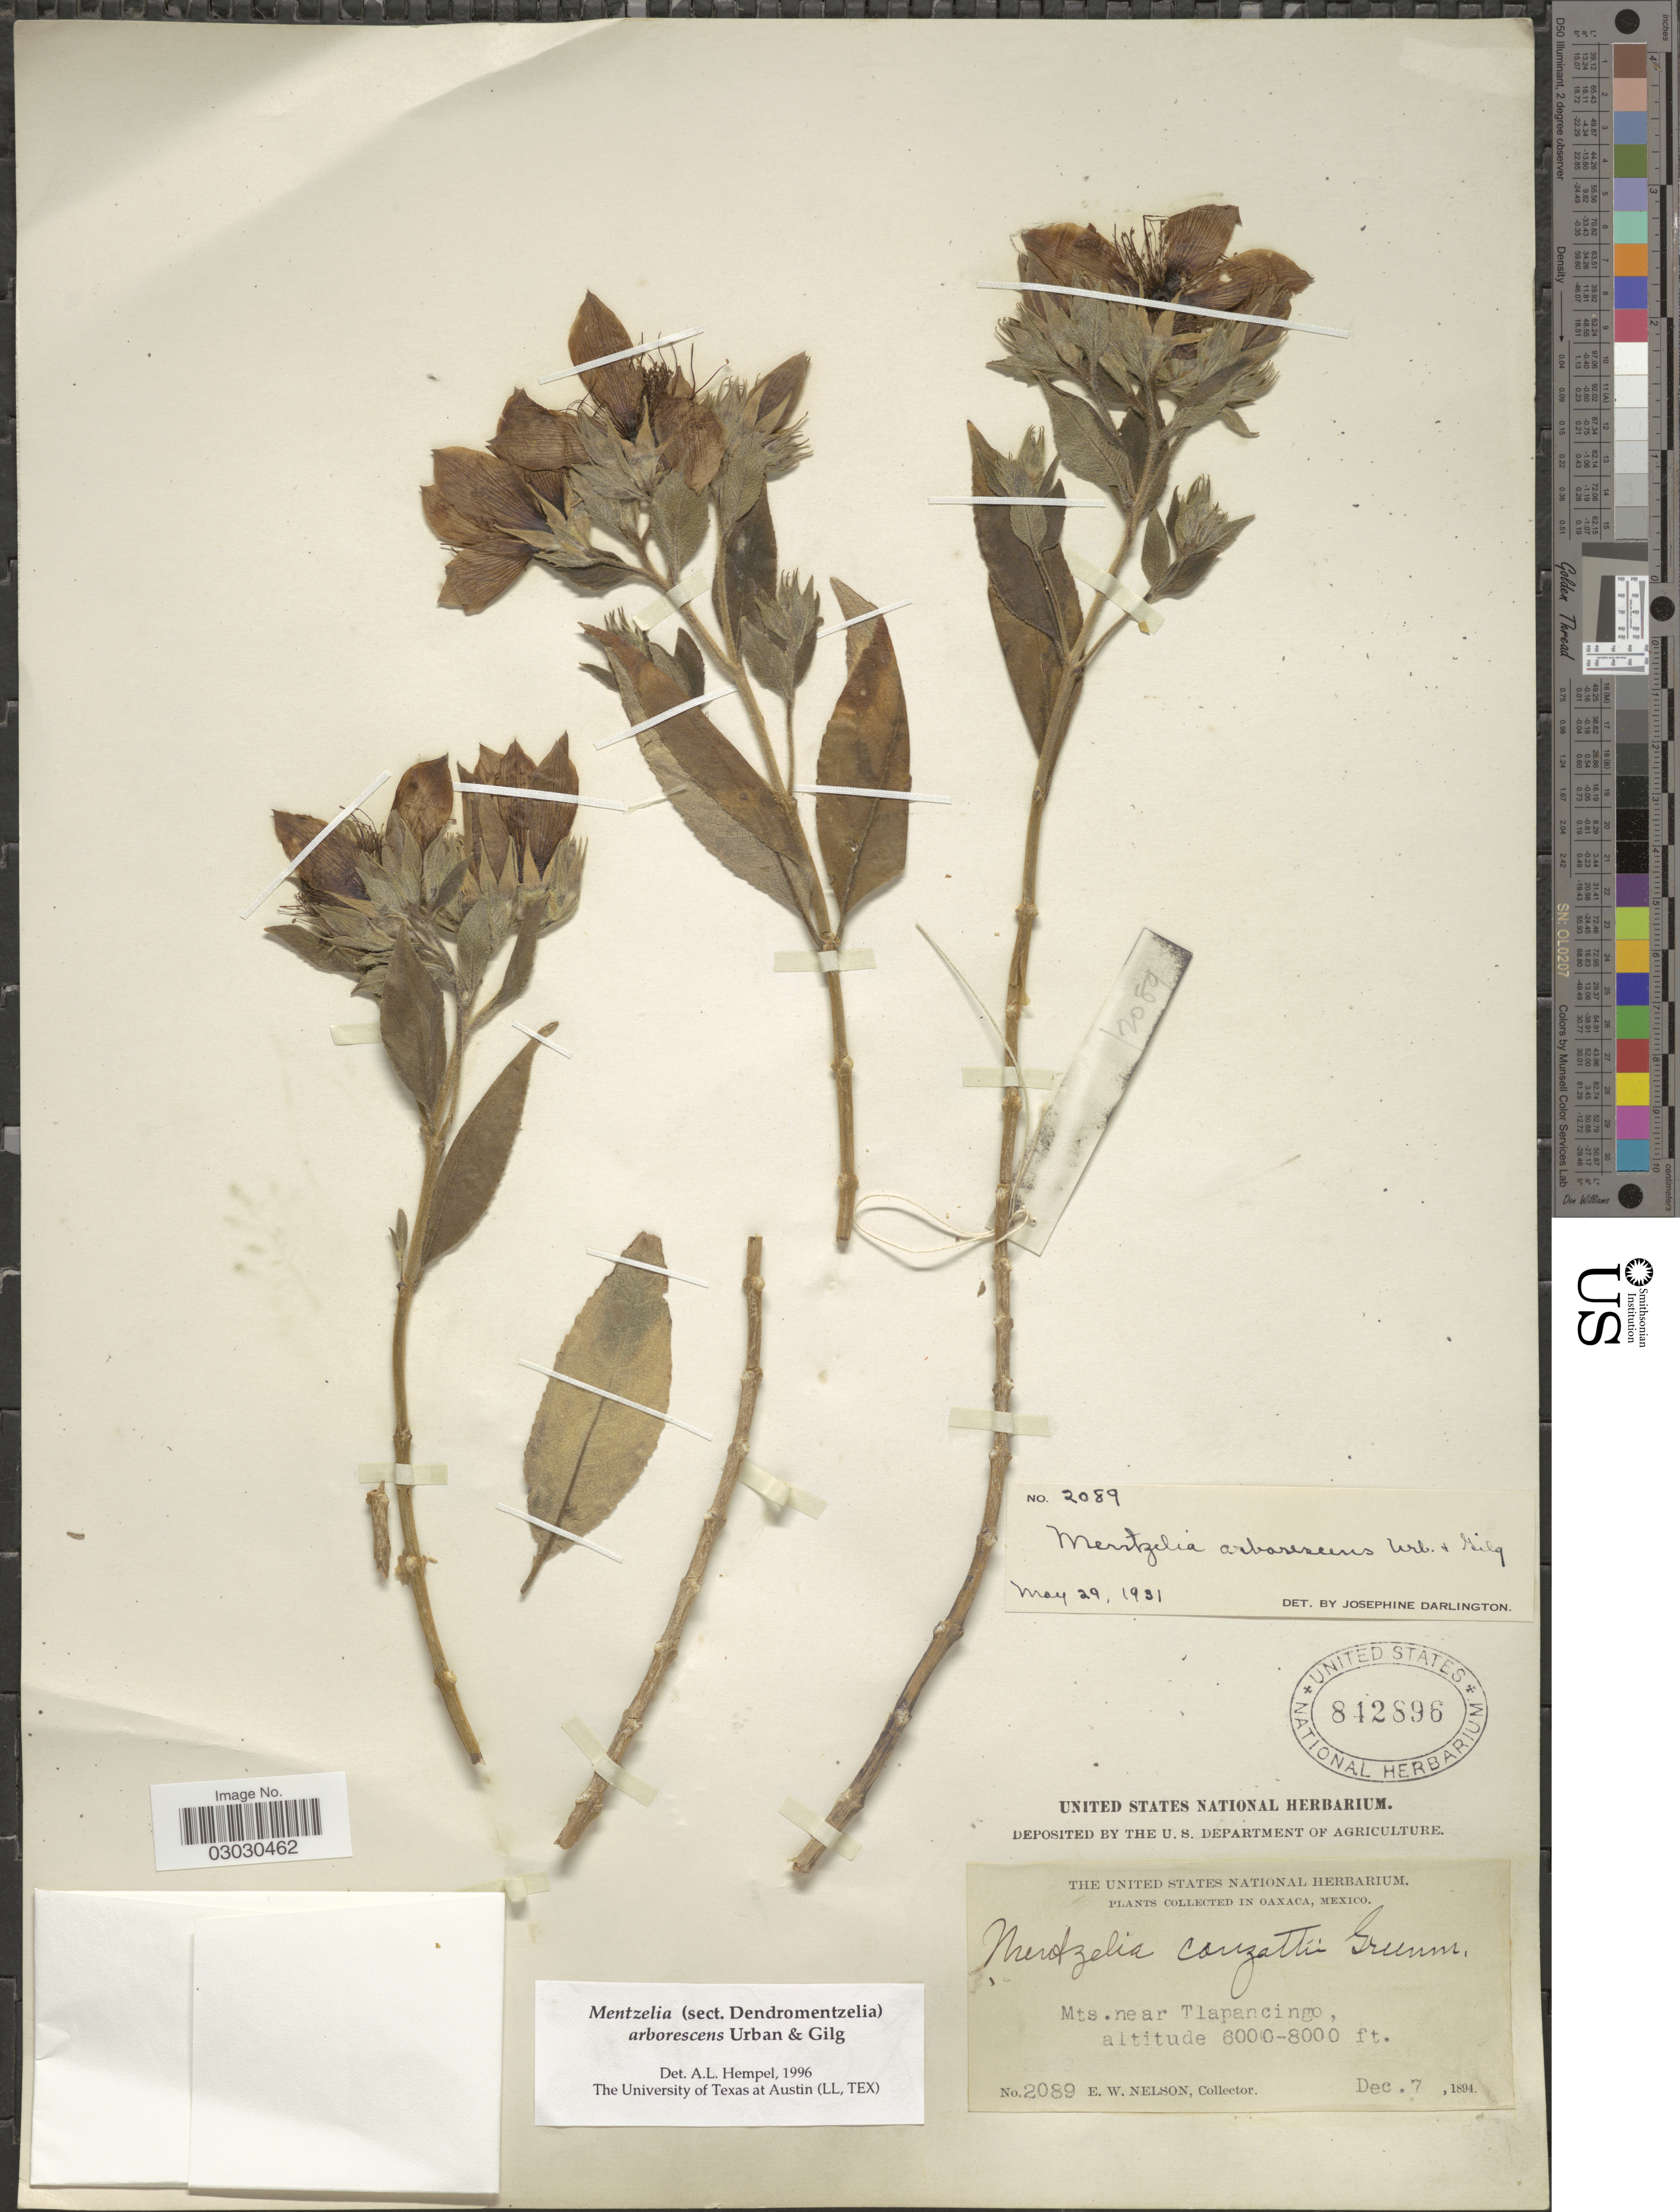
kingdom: Plantae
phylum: Tracheophyta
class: Magnoliopsida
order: Cornales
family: Loasaceae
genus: Mentzelia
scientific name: Mentzelia arborescens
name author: Urb. & Gilg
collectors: E. W. Nelson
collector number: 2089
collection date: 1894-12-07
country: Mexico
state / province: Oaxaca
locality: Mts. near Tlanpancingo.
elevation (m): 1829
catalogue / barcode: US 842896